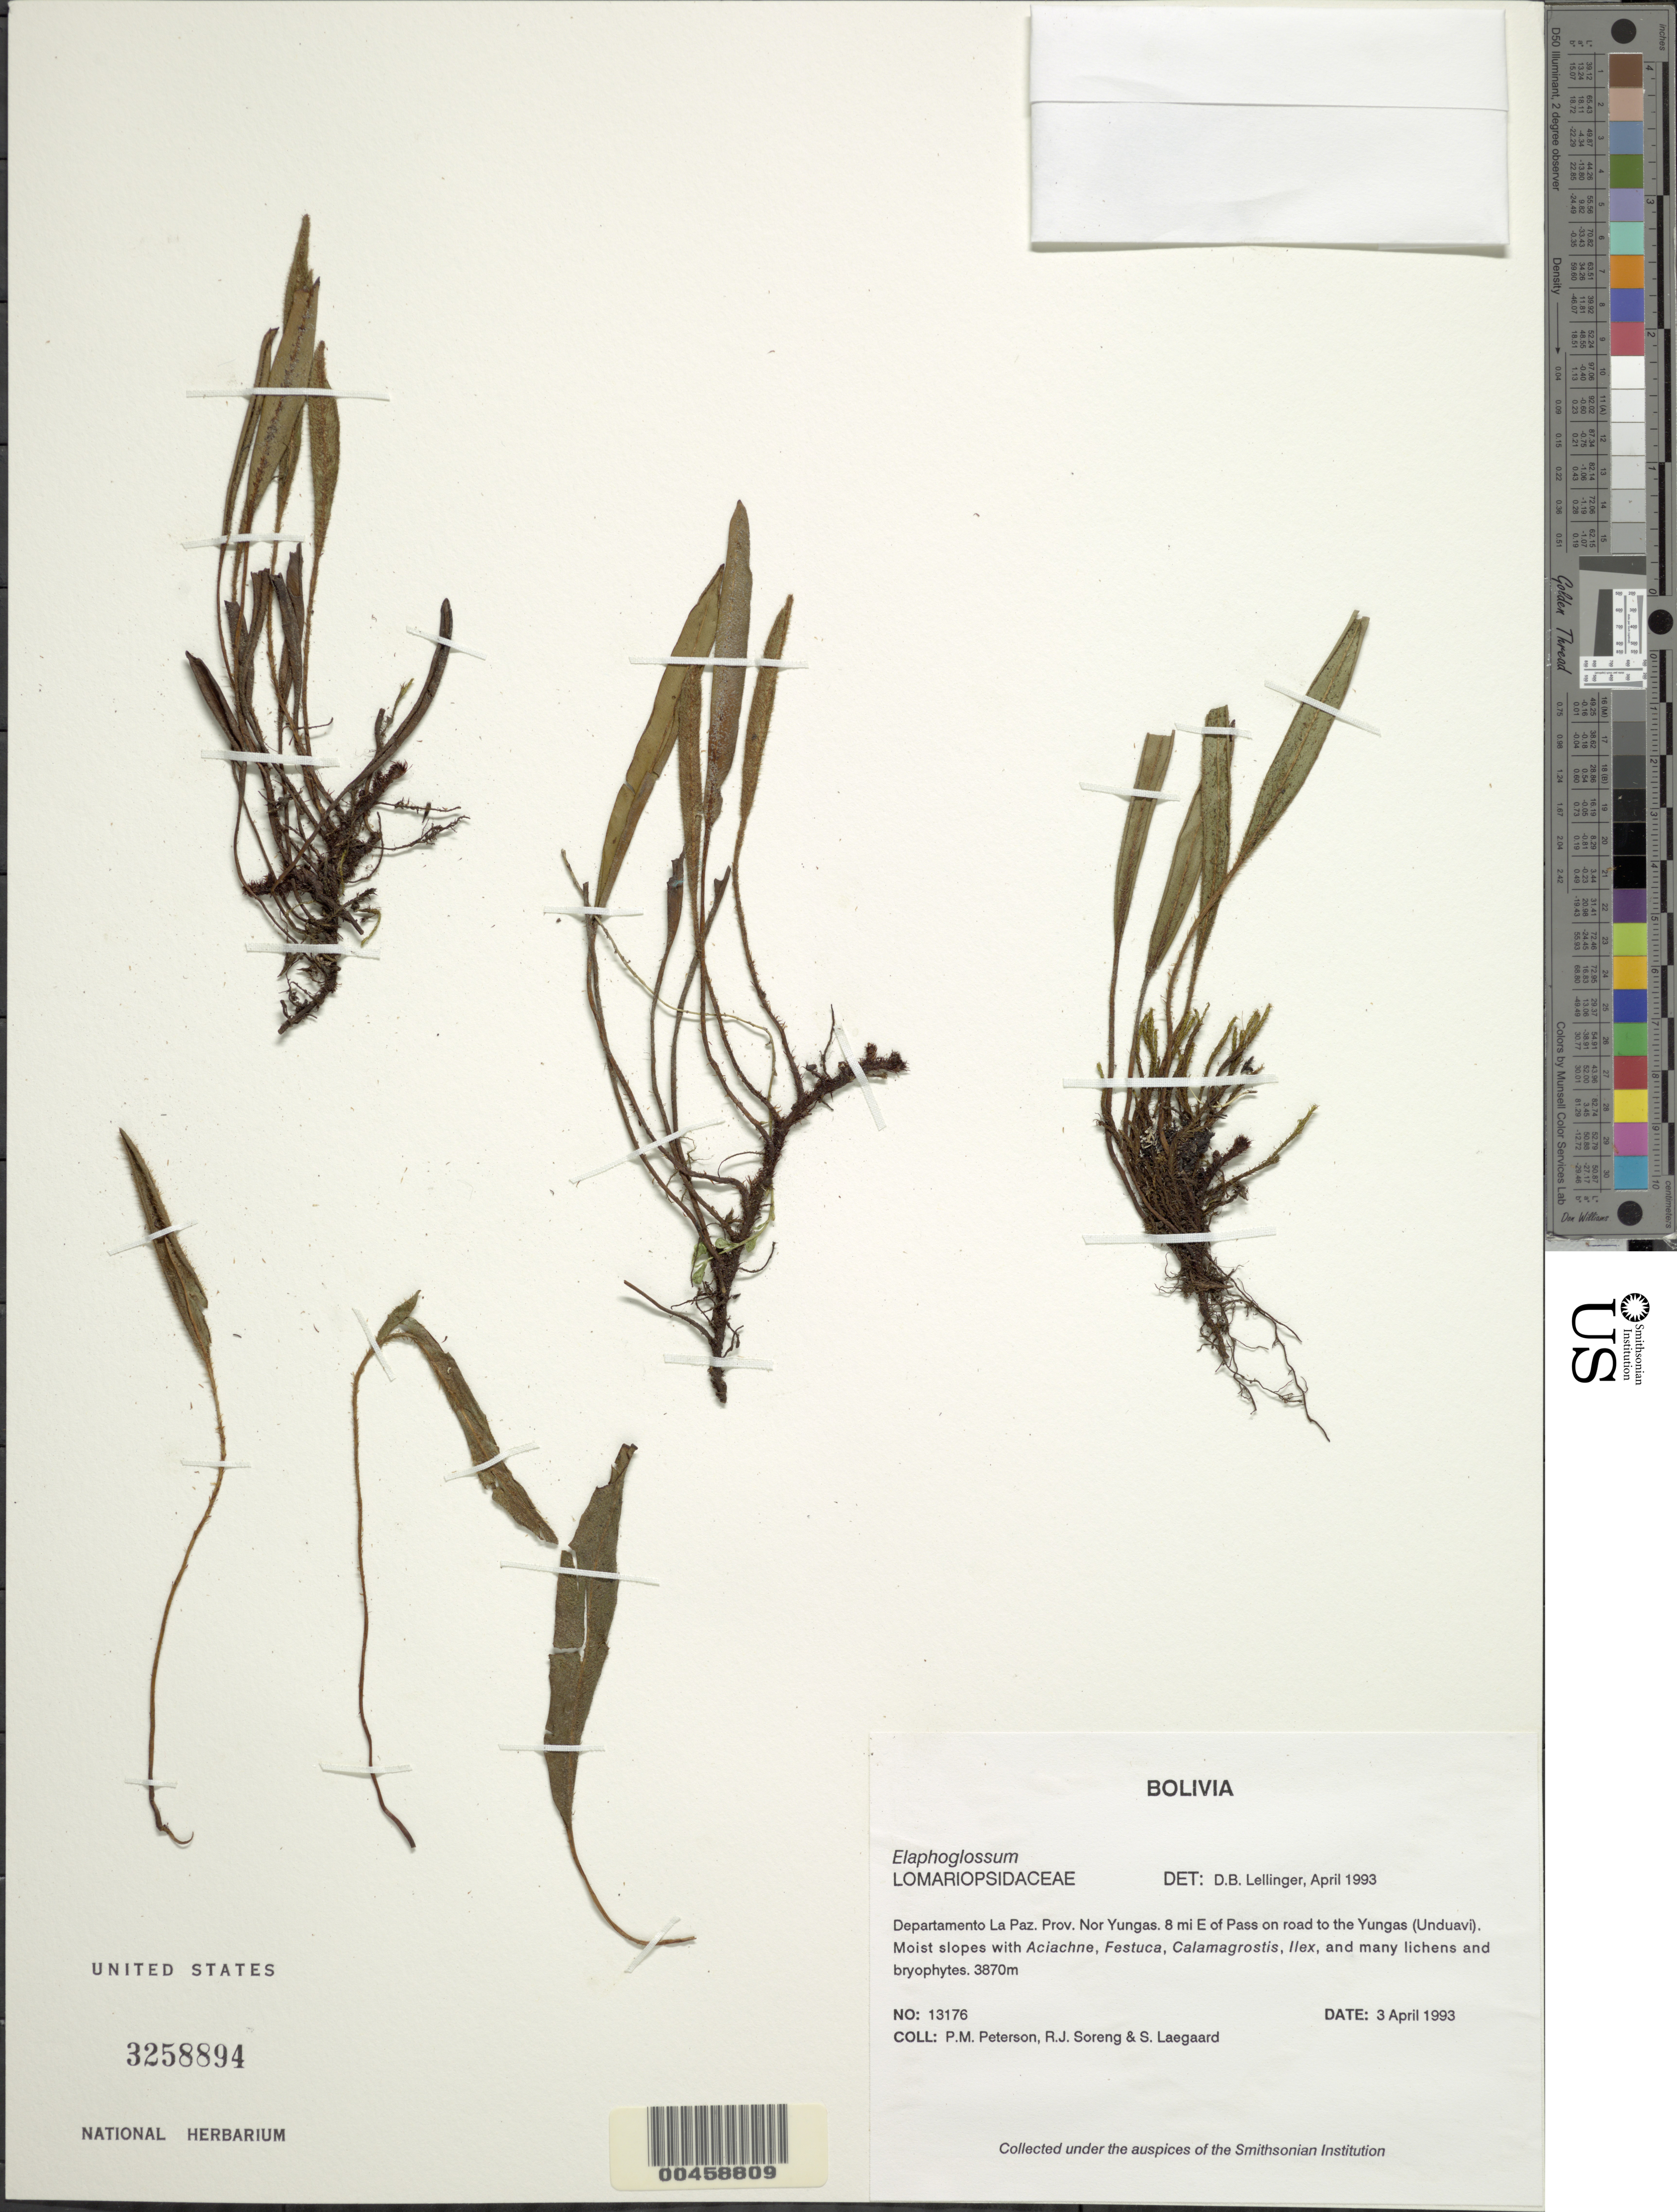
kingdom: Plantae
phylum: Tracheophyta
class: Polypodiopsida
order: Polypodiales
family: Dryopteridaceae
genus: Elaphoglossum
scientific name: Elaphoglossum sp.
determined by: Lellinger, David B., (BOT), Smithsonian Institution - National Museum of Natural History (UNITED STATES)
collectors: P. M. Peterson, R. J. Soreng & S. Lægaard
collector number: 13176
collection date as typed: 03 Apr 1993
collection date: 1993-04-03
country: Bolivia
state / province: La Paz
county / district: Nor Yungas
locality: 8 mi E of Pass on road to the Yungas (Unduavi).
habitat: Moist slopes with Aciachne, Festuca, Calamagrostis, Ilex, and many lichens and bryophytes.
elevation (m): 3870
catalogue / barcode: US 3258894